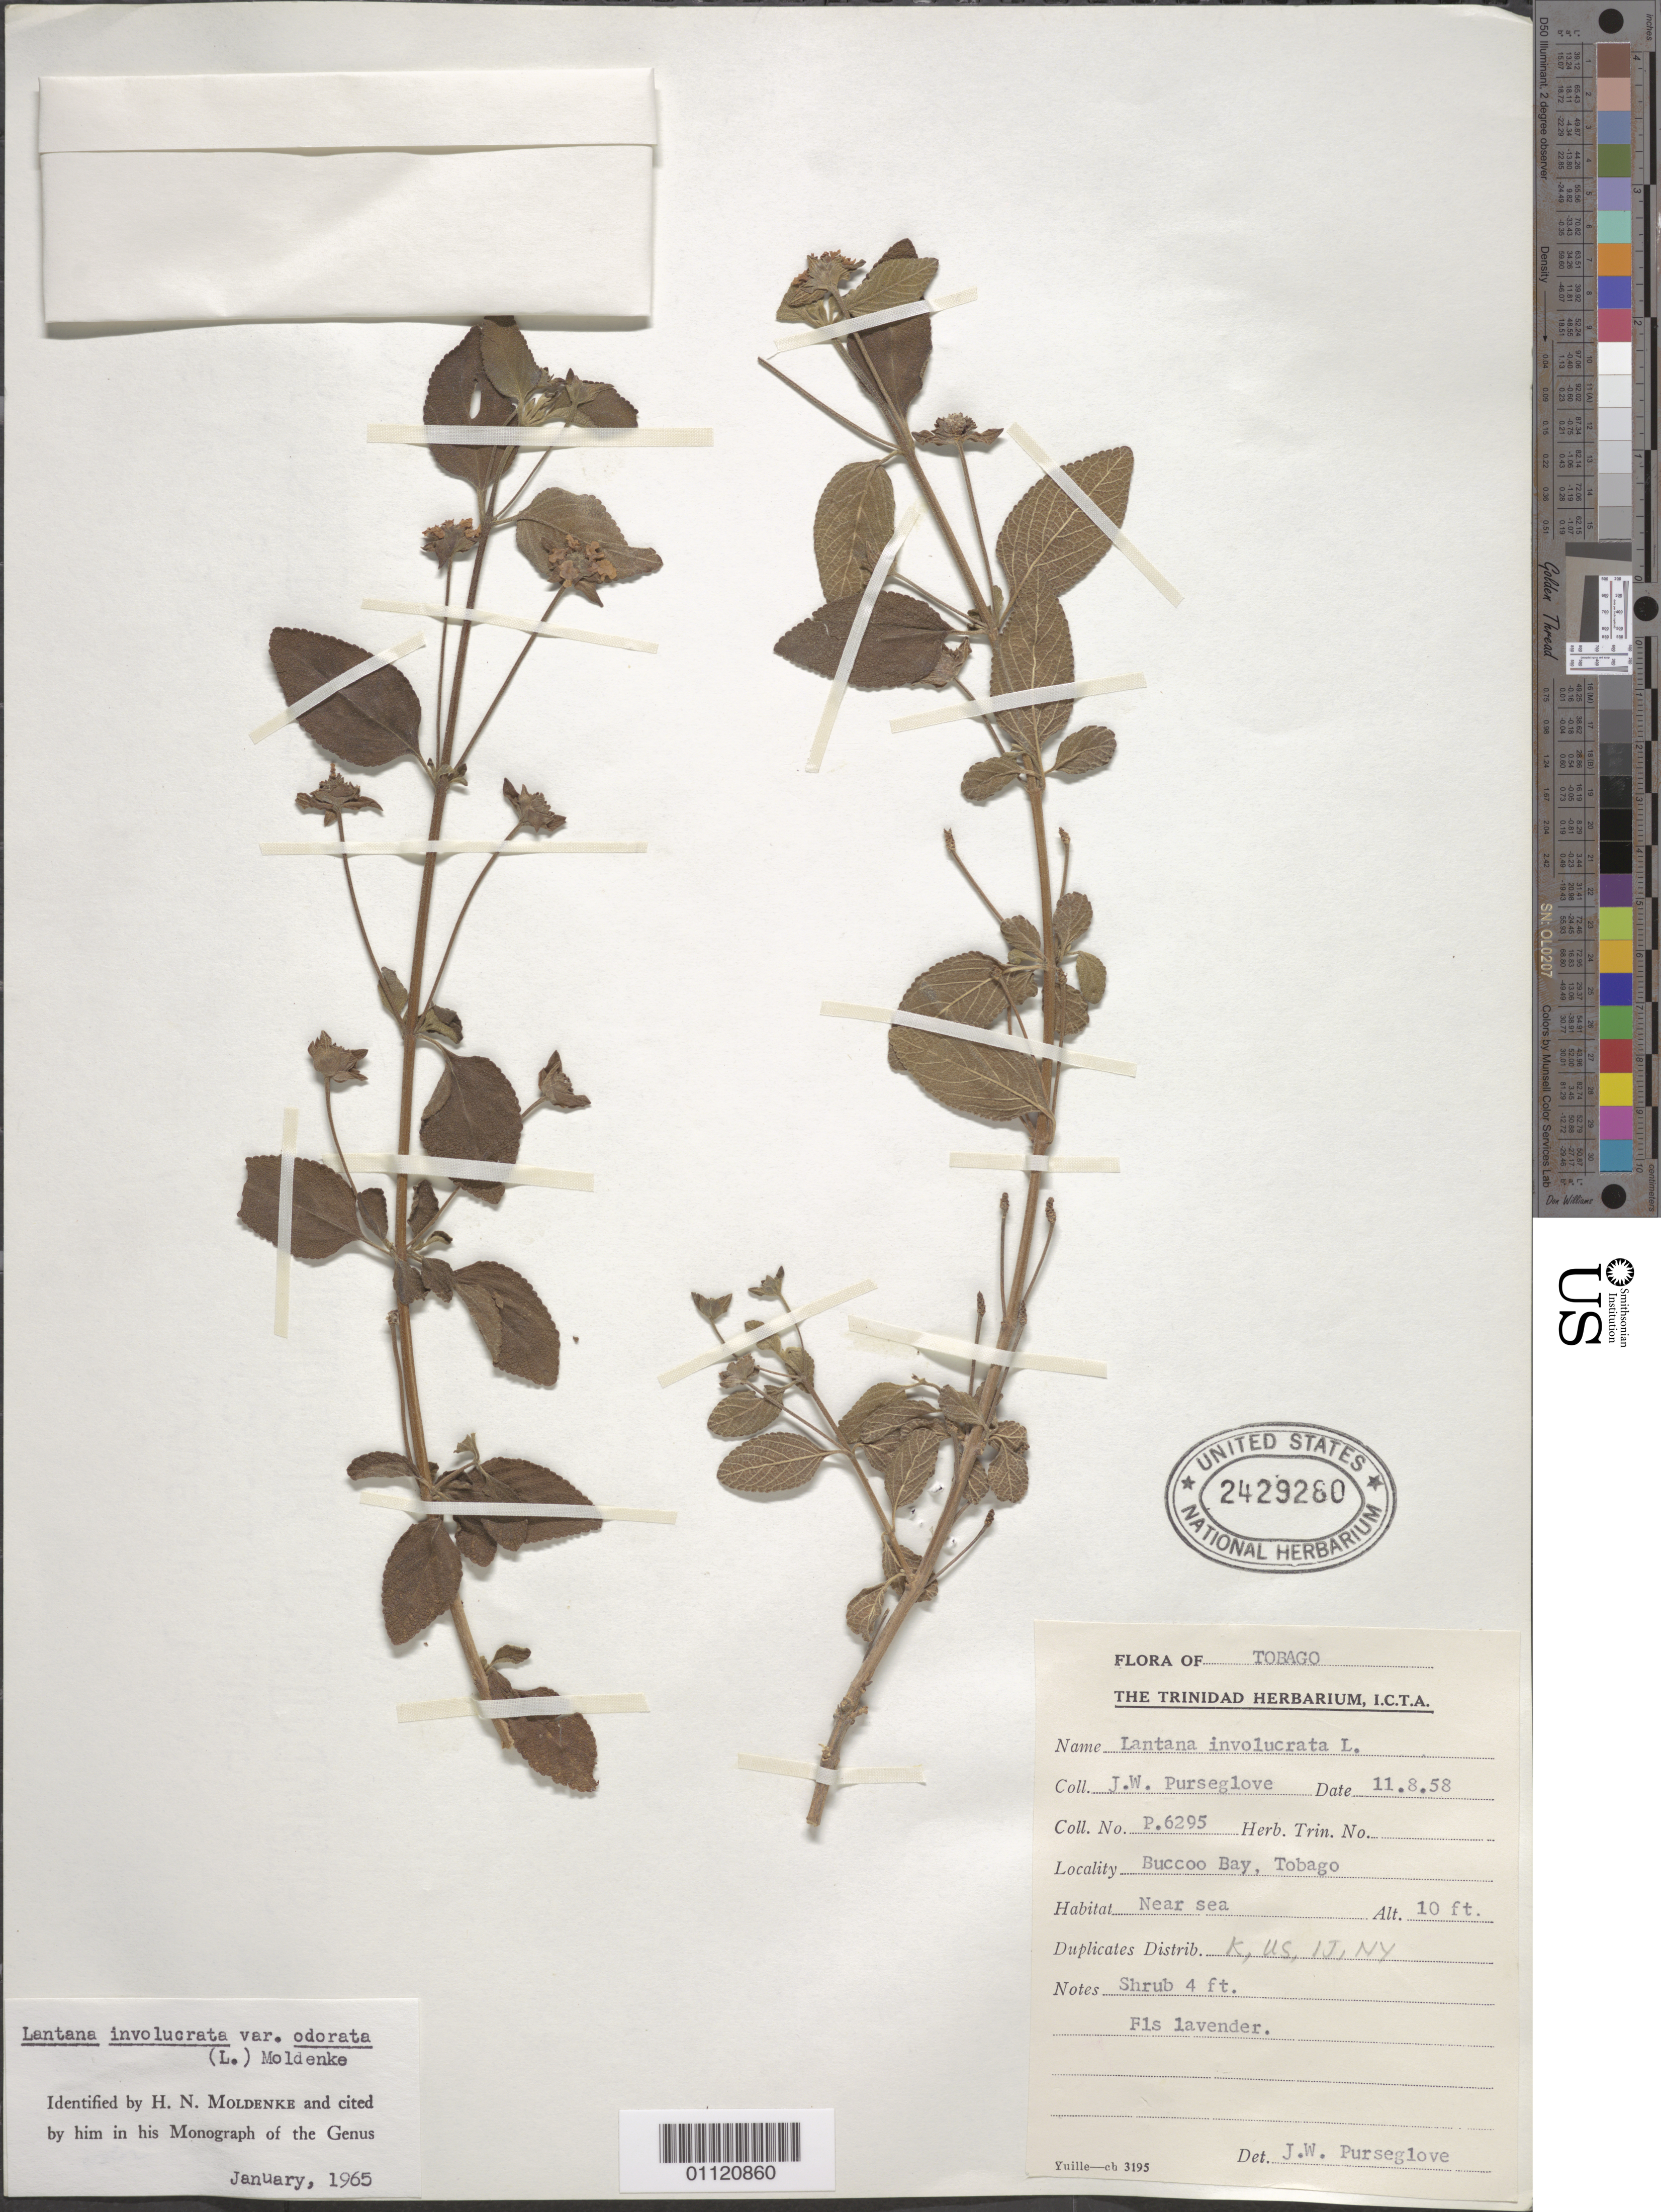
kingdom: Plantae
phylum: Tracheophyta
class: Magnoliopsida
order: Lamiales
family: Verbenaceae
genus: Lantana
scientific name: Lantana involucrata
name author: L.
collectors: J. Purseglove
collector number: P.6295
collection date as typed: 11 Aug 1958 or 08 Nov 1958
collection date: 1958-08-11 or 1958-11-08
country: Trinidad and Tobago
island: Tobago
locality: Buccoo Bay, near sea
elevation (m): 3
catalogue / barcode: US 2429260